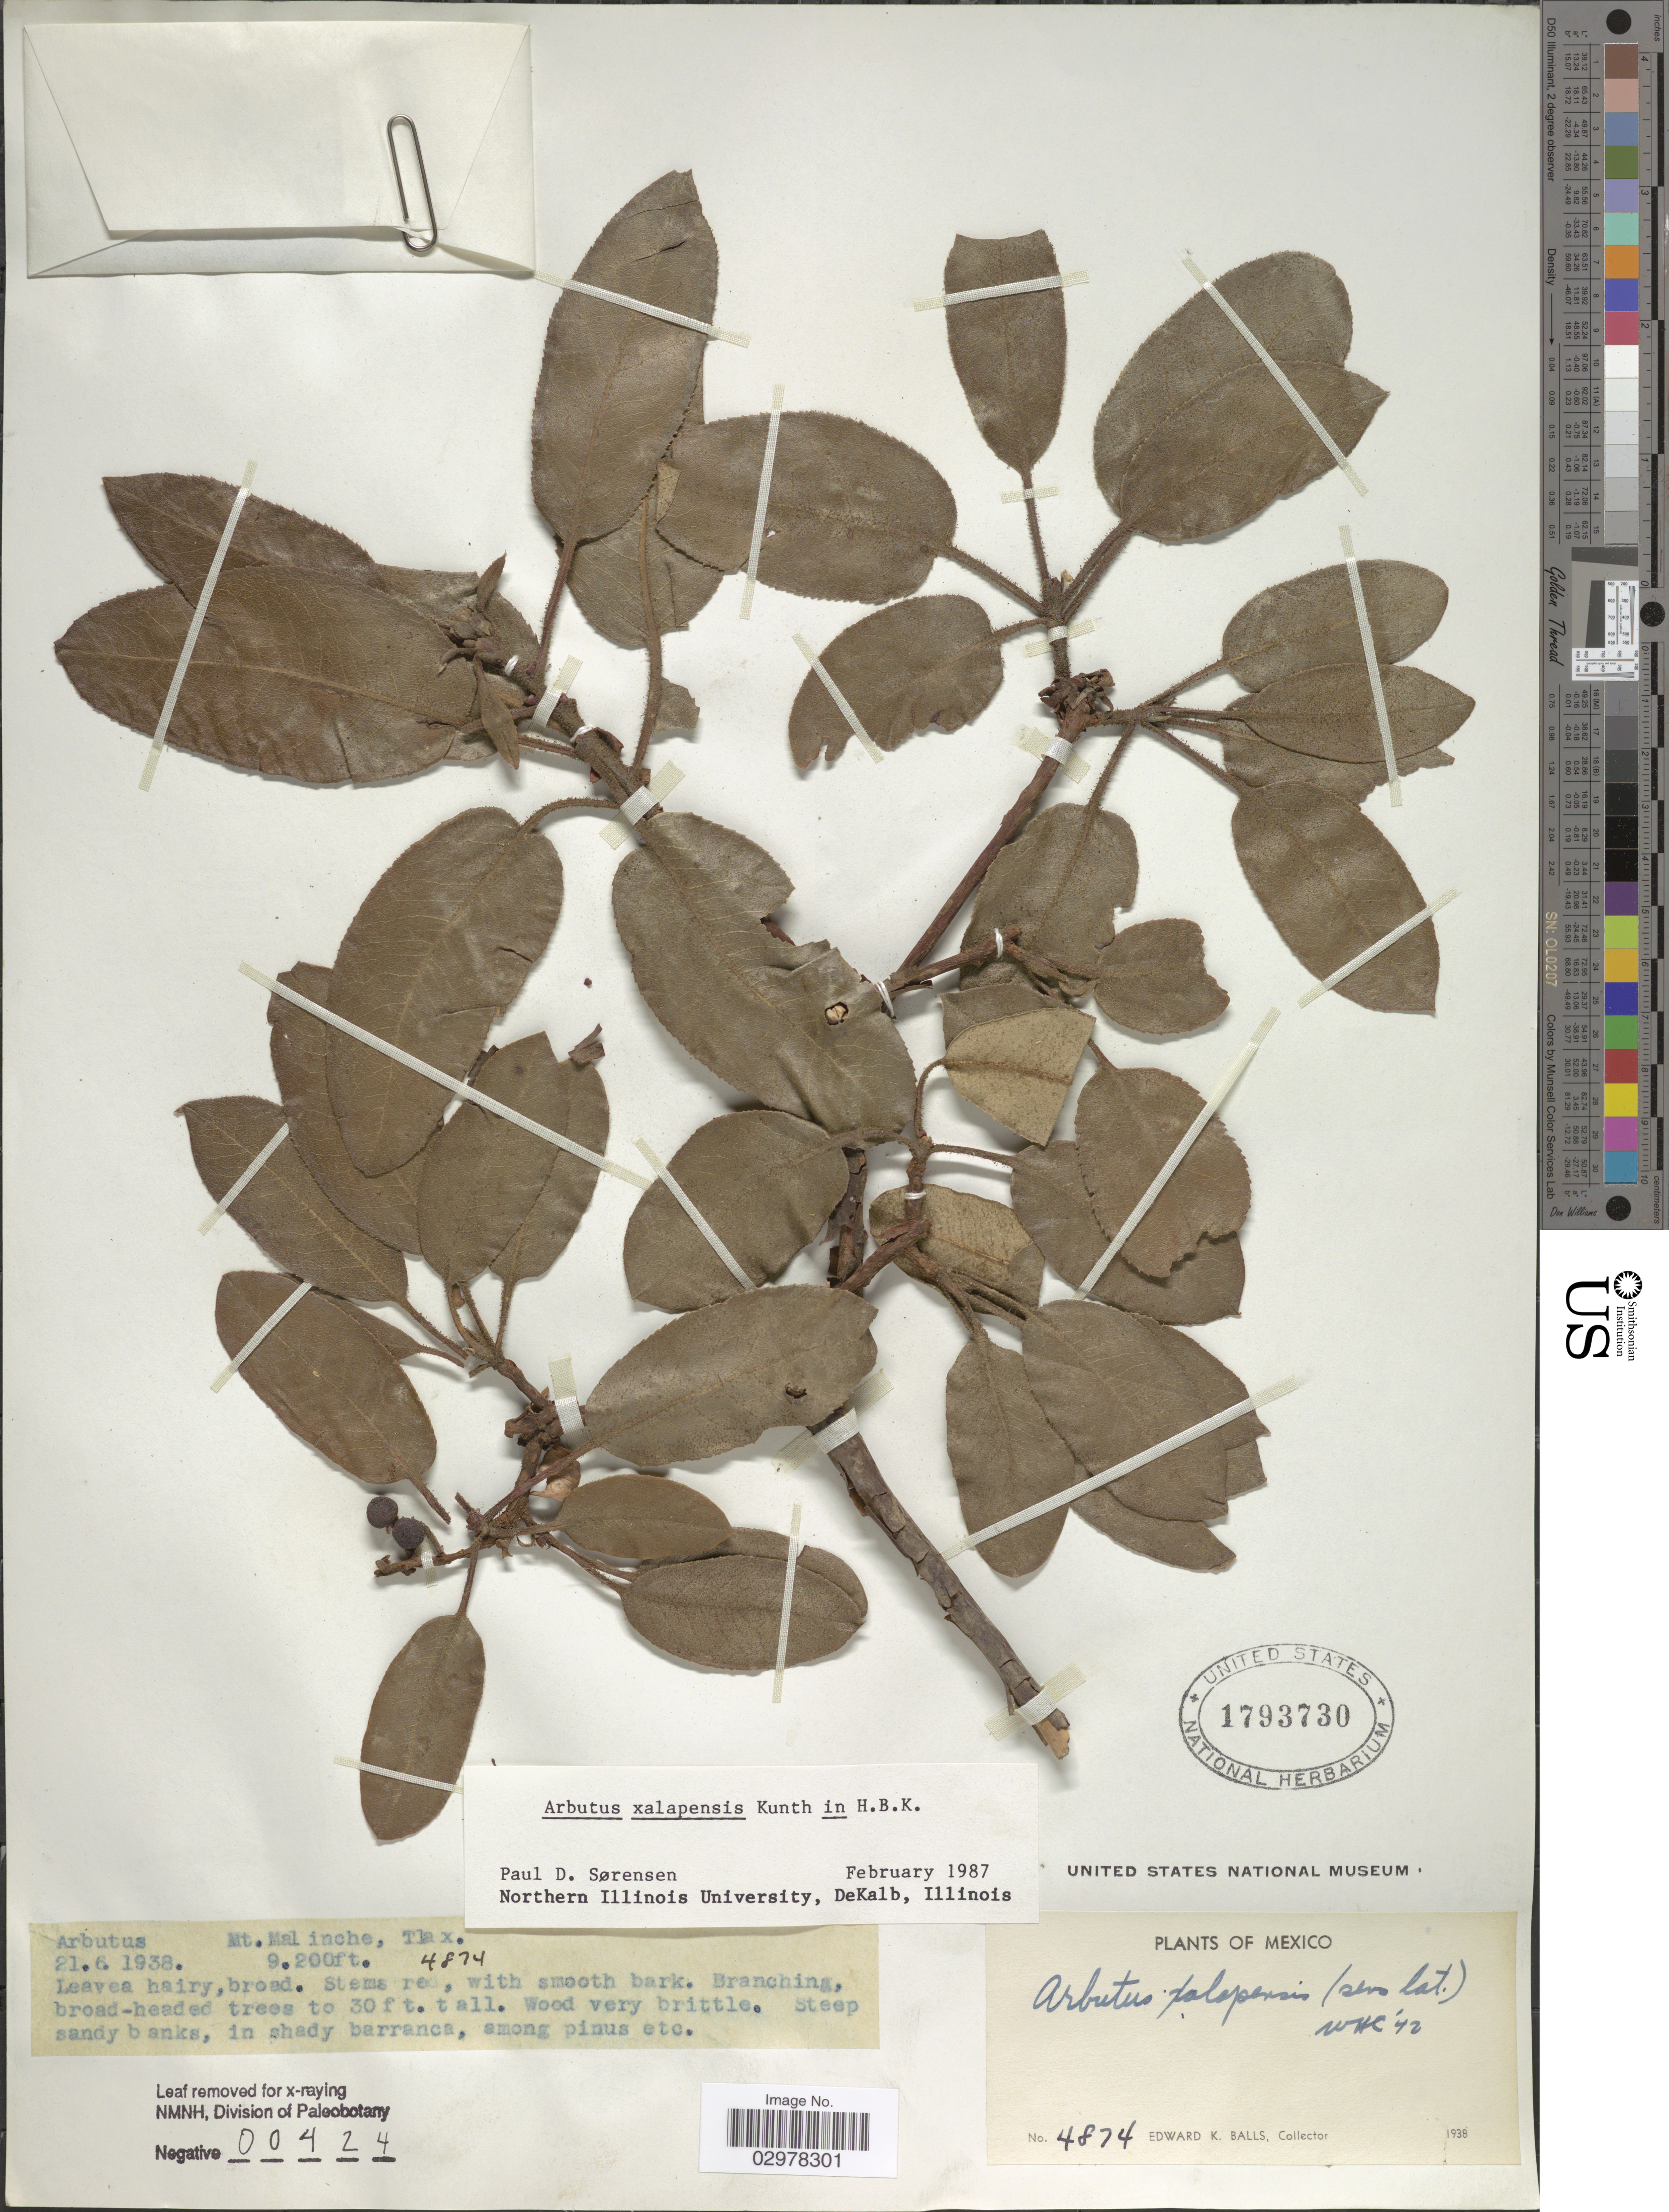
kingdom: Plantae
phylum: Tracheophyta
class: Magnoliopsida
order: Ericales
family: Ericaceae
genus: Arbutus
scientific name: Arbutus xalapensis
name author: Kunth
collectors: E. K. Balls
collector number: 4874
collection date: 1938-06-21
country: Mexico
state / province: Tlaxcala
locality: Mt. Mal inche.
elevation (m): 2804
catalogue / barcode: US 1793730